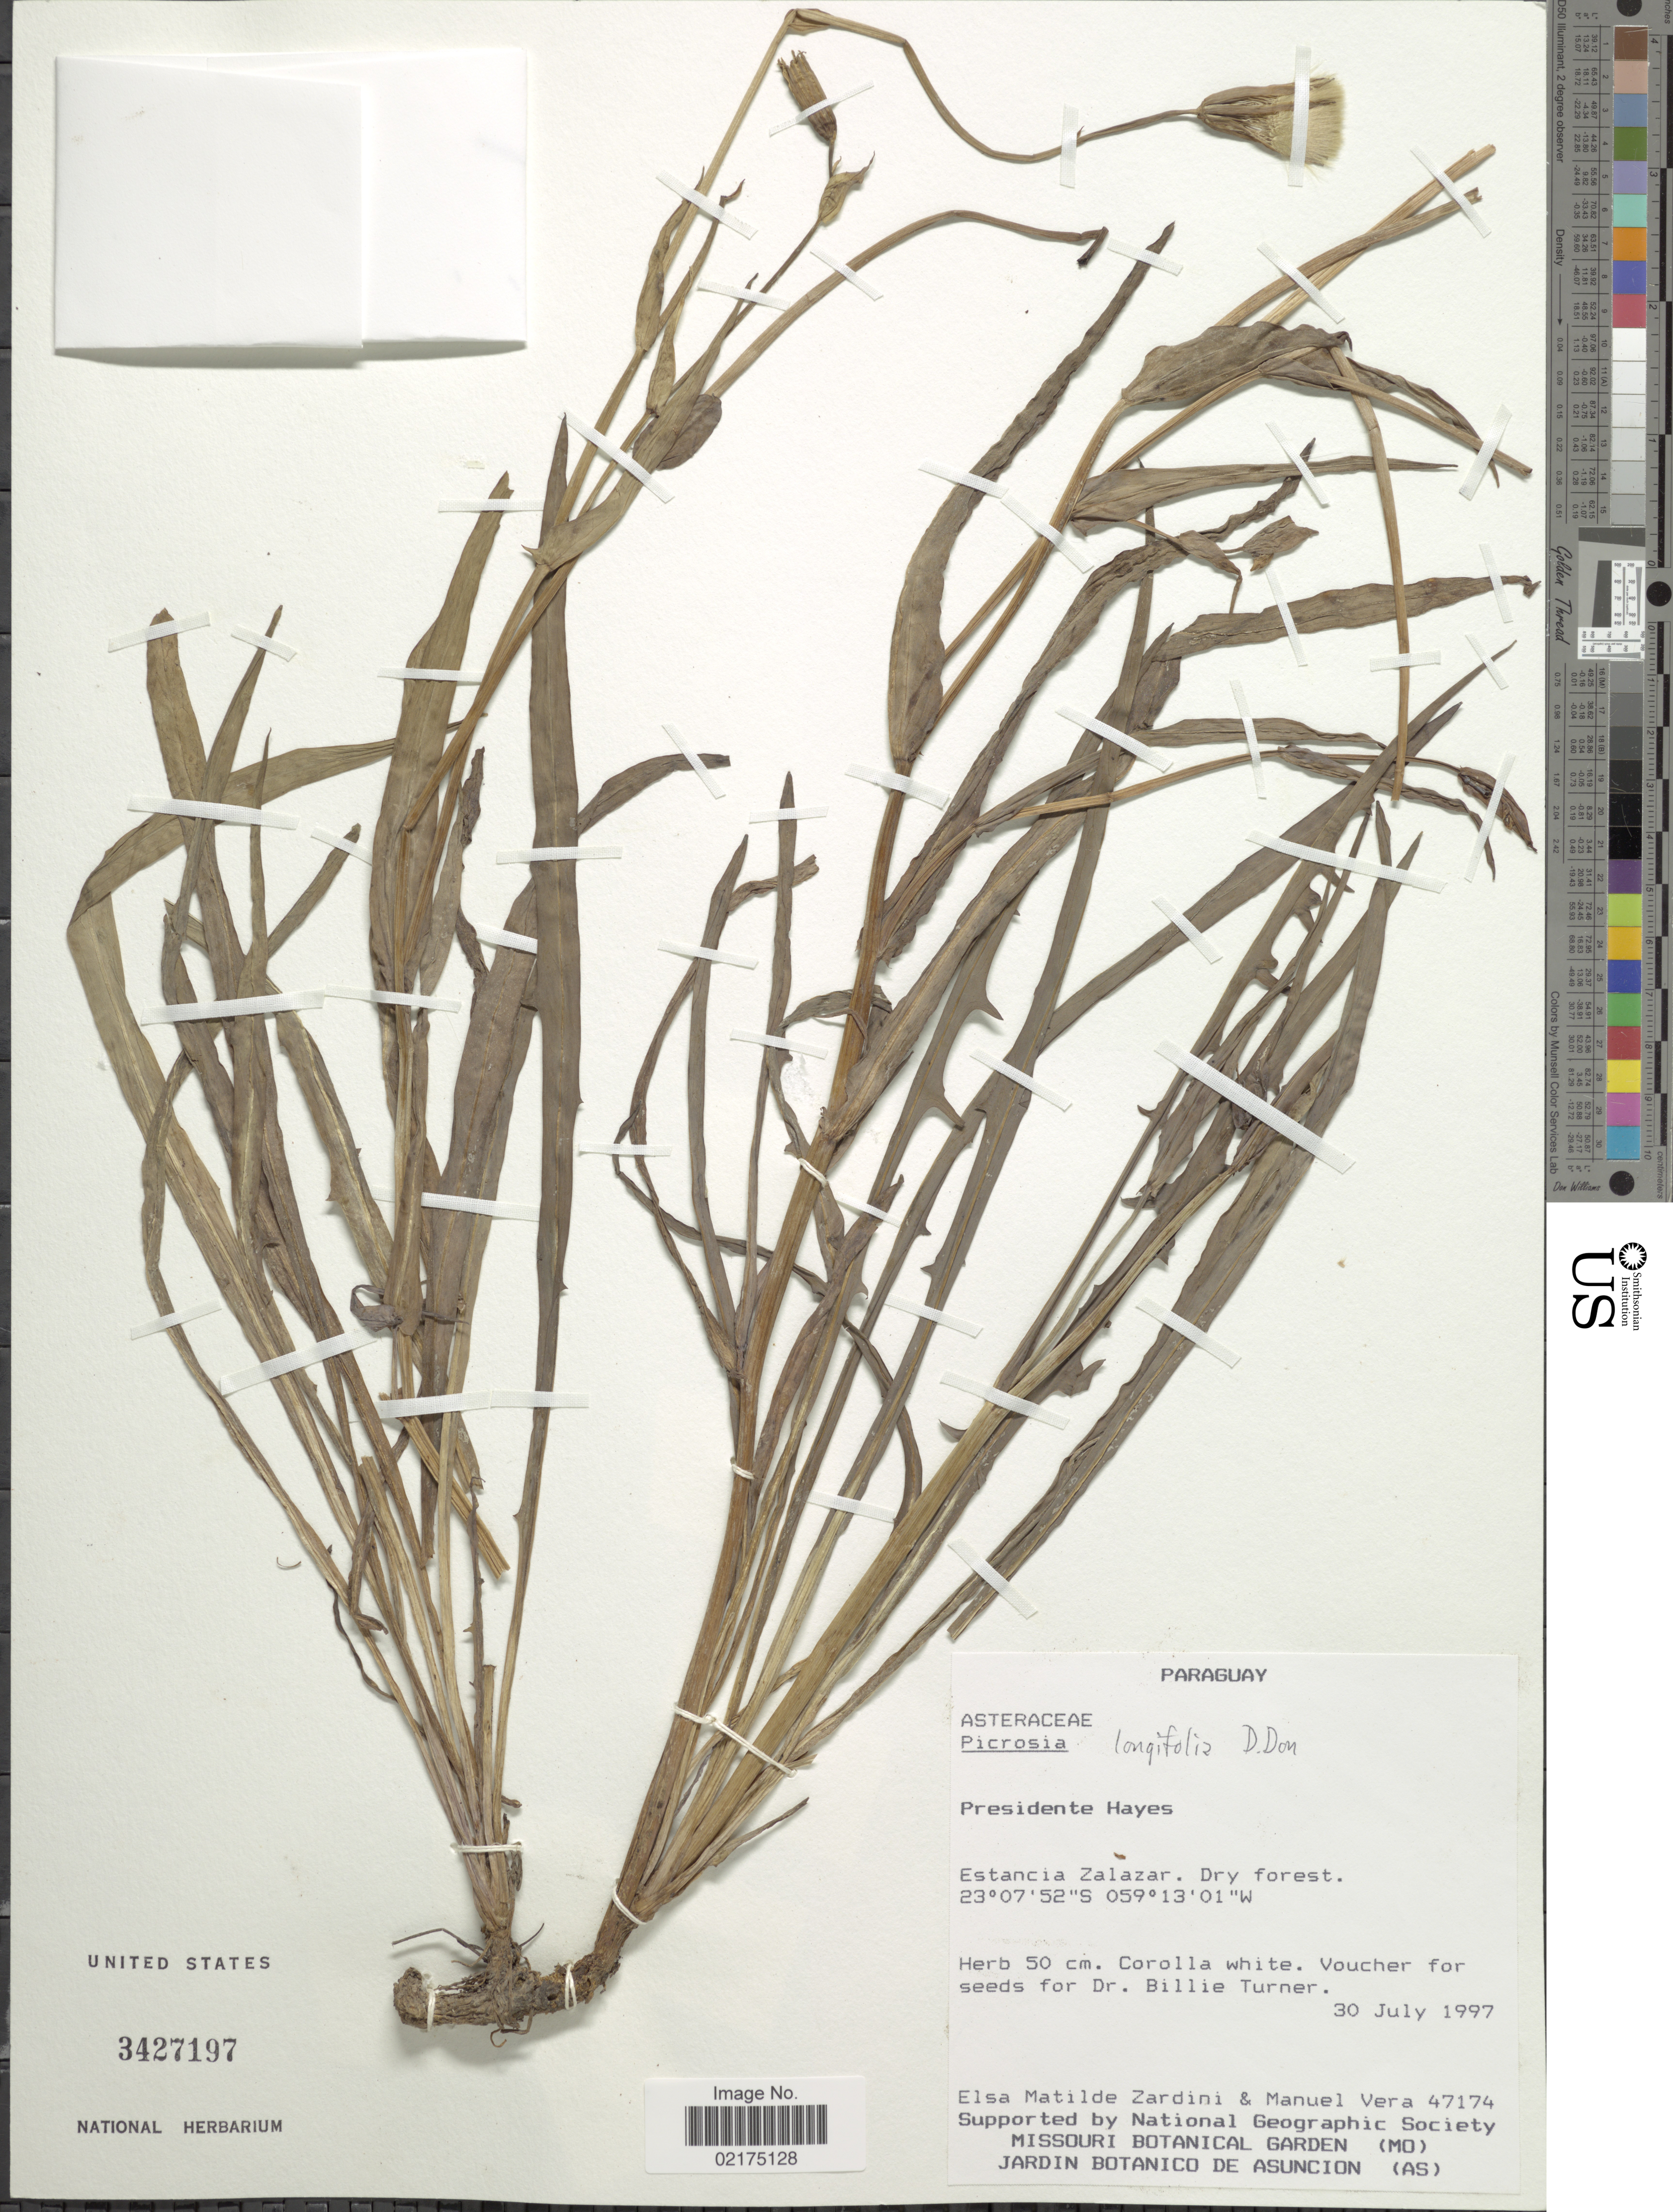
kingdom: Plantae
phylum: Tracheophyta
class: Magnoliopsida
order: Asterales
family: Asteraceae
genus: Picrosia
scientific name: Picrosia longifolia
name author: D. Don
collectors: E. M. Zardini & M. Vera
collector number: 47174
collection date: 1997-07-30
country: Paraguay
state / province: Presidente Hayes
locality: Estancia Zalazar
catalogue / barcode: US 3427197